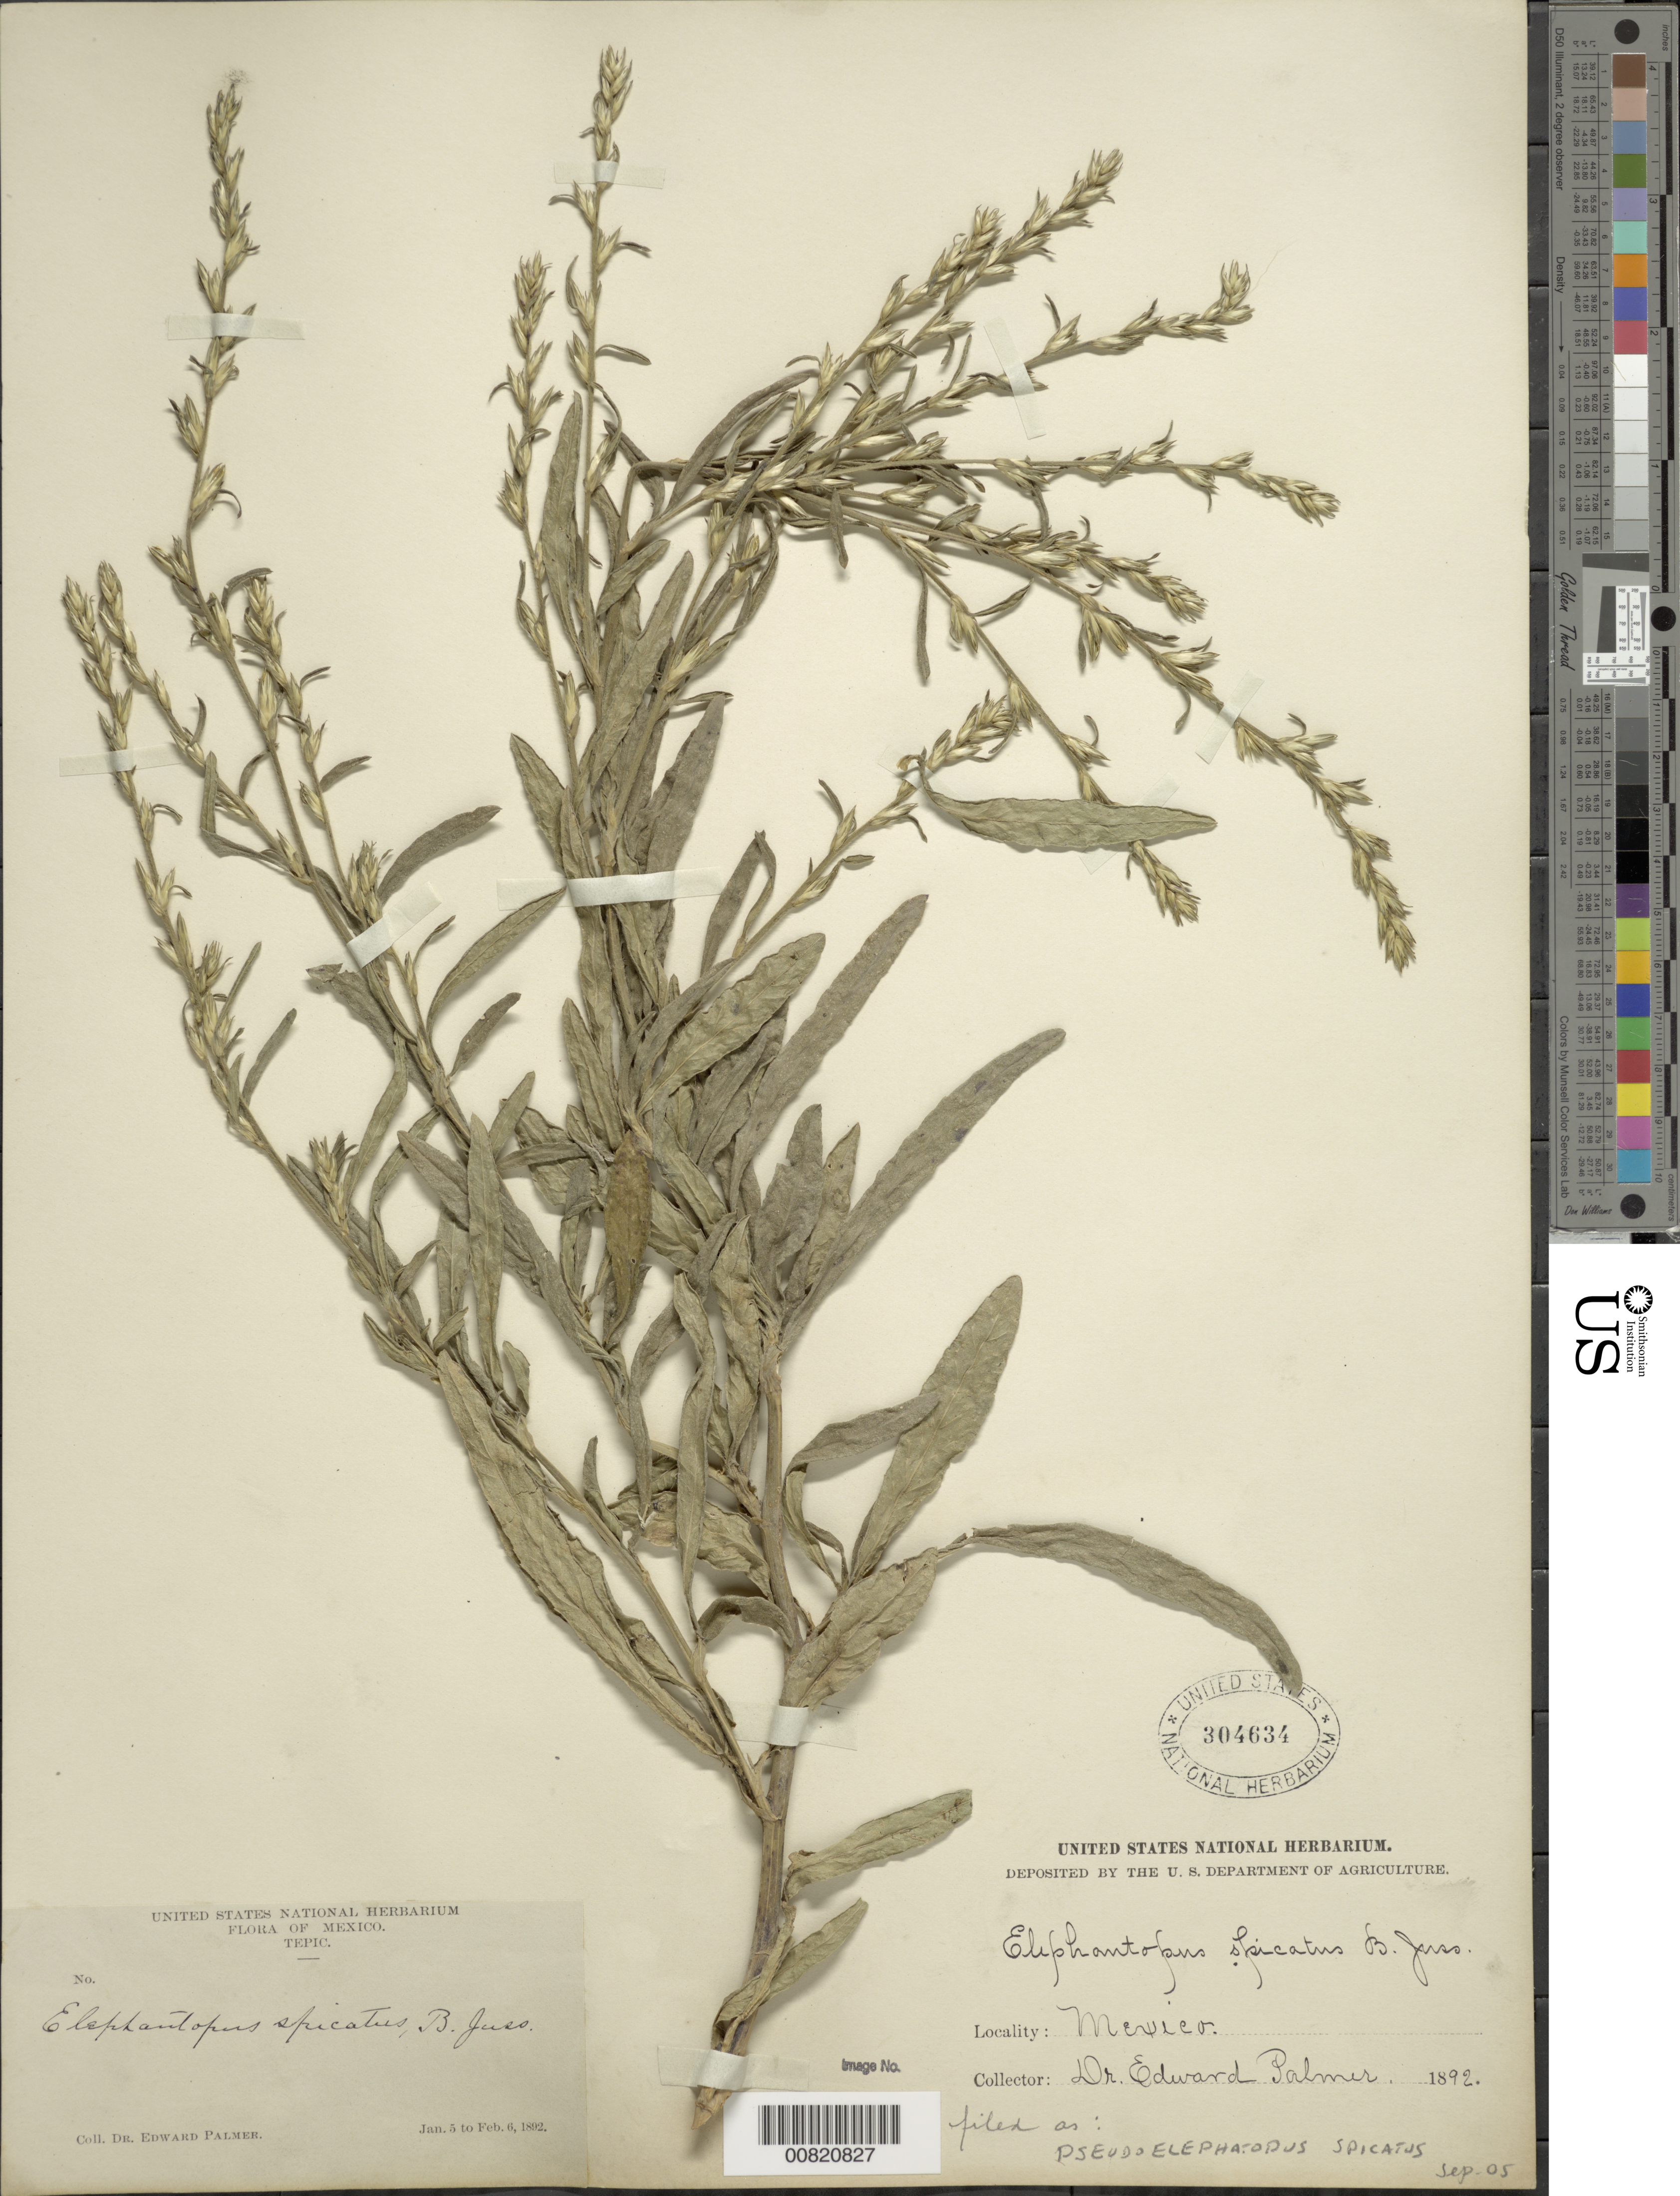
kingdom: Plantae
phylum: Tracheophyta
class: Magnoliopsida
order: Asterales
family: Asteraceae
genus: Pseudelephantopus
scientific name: Pseudelephantopus spicatus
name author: (Juss. ex Aubl.) C.F. Baker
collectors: E. Palmer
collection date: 1892-01-05/1892-02-06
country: Mexico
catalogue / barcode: US 304634